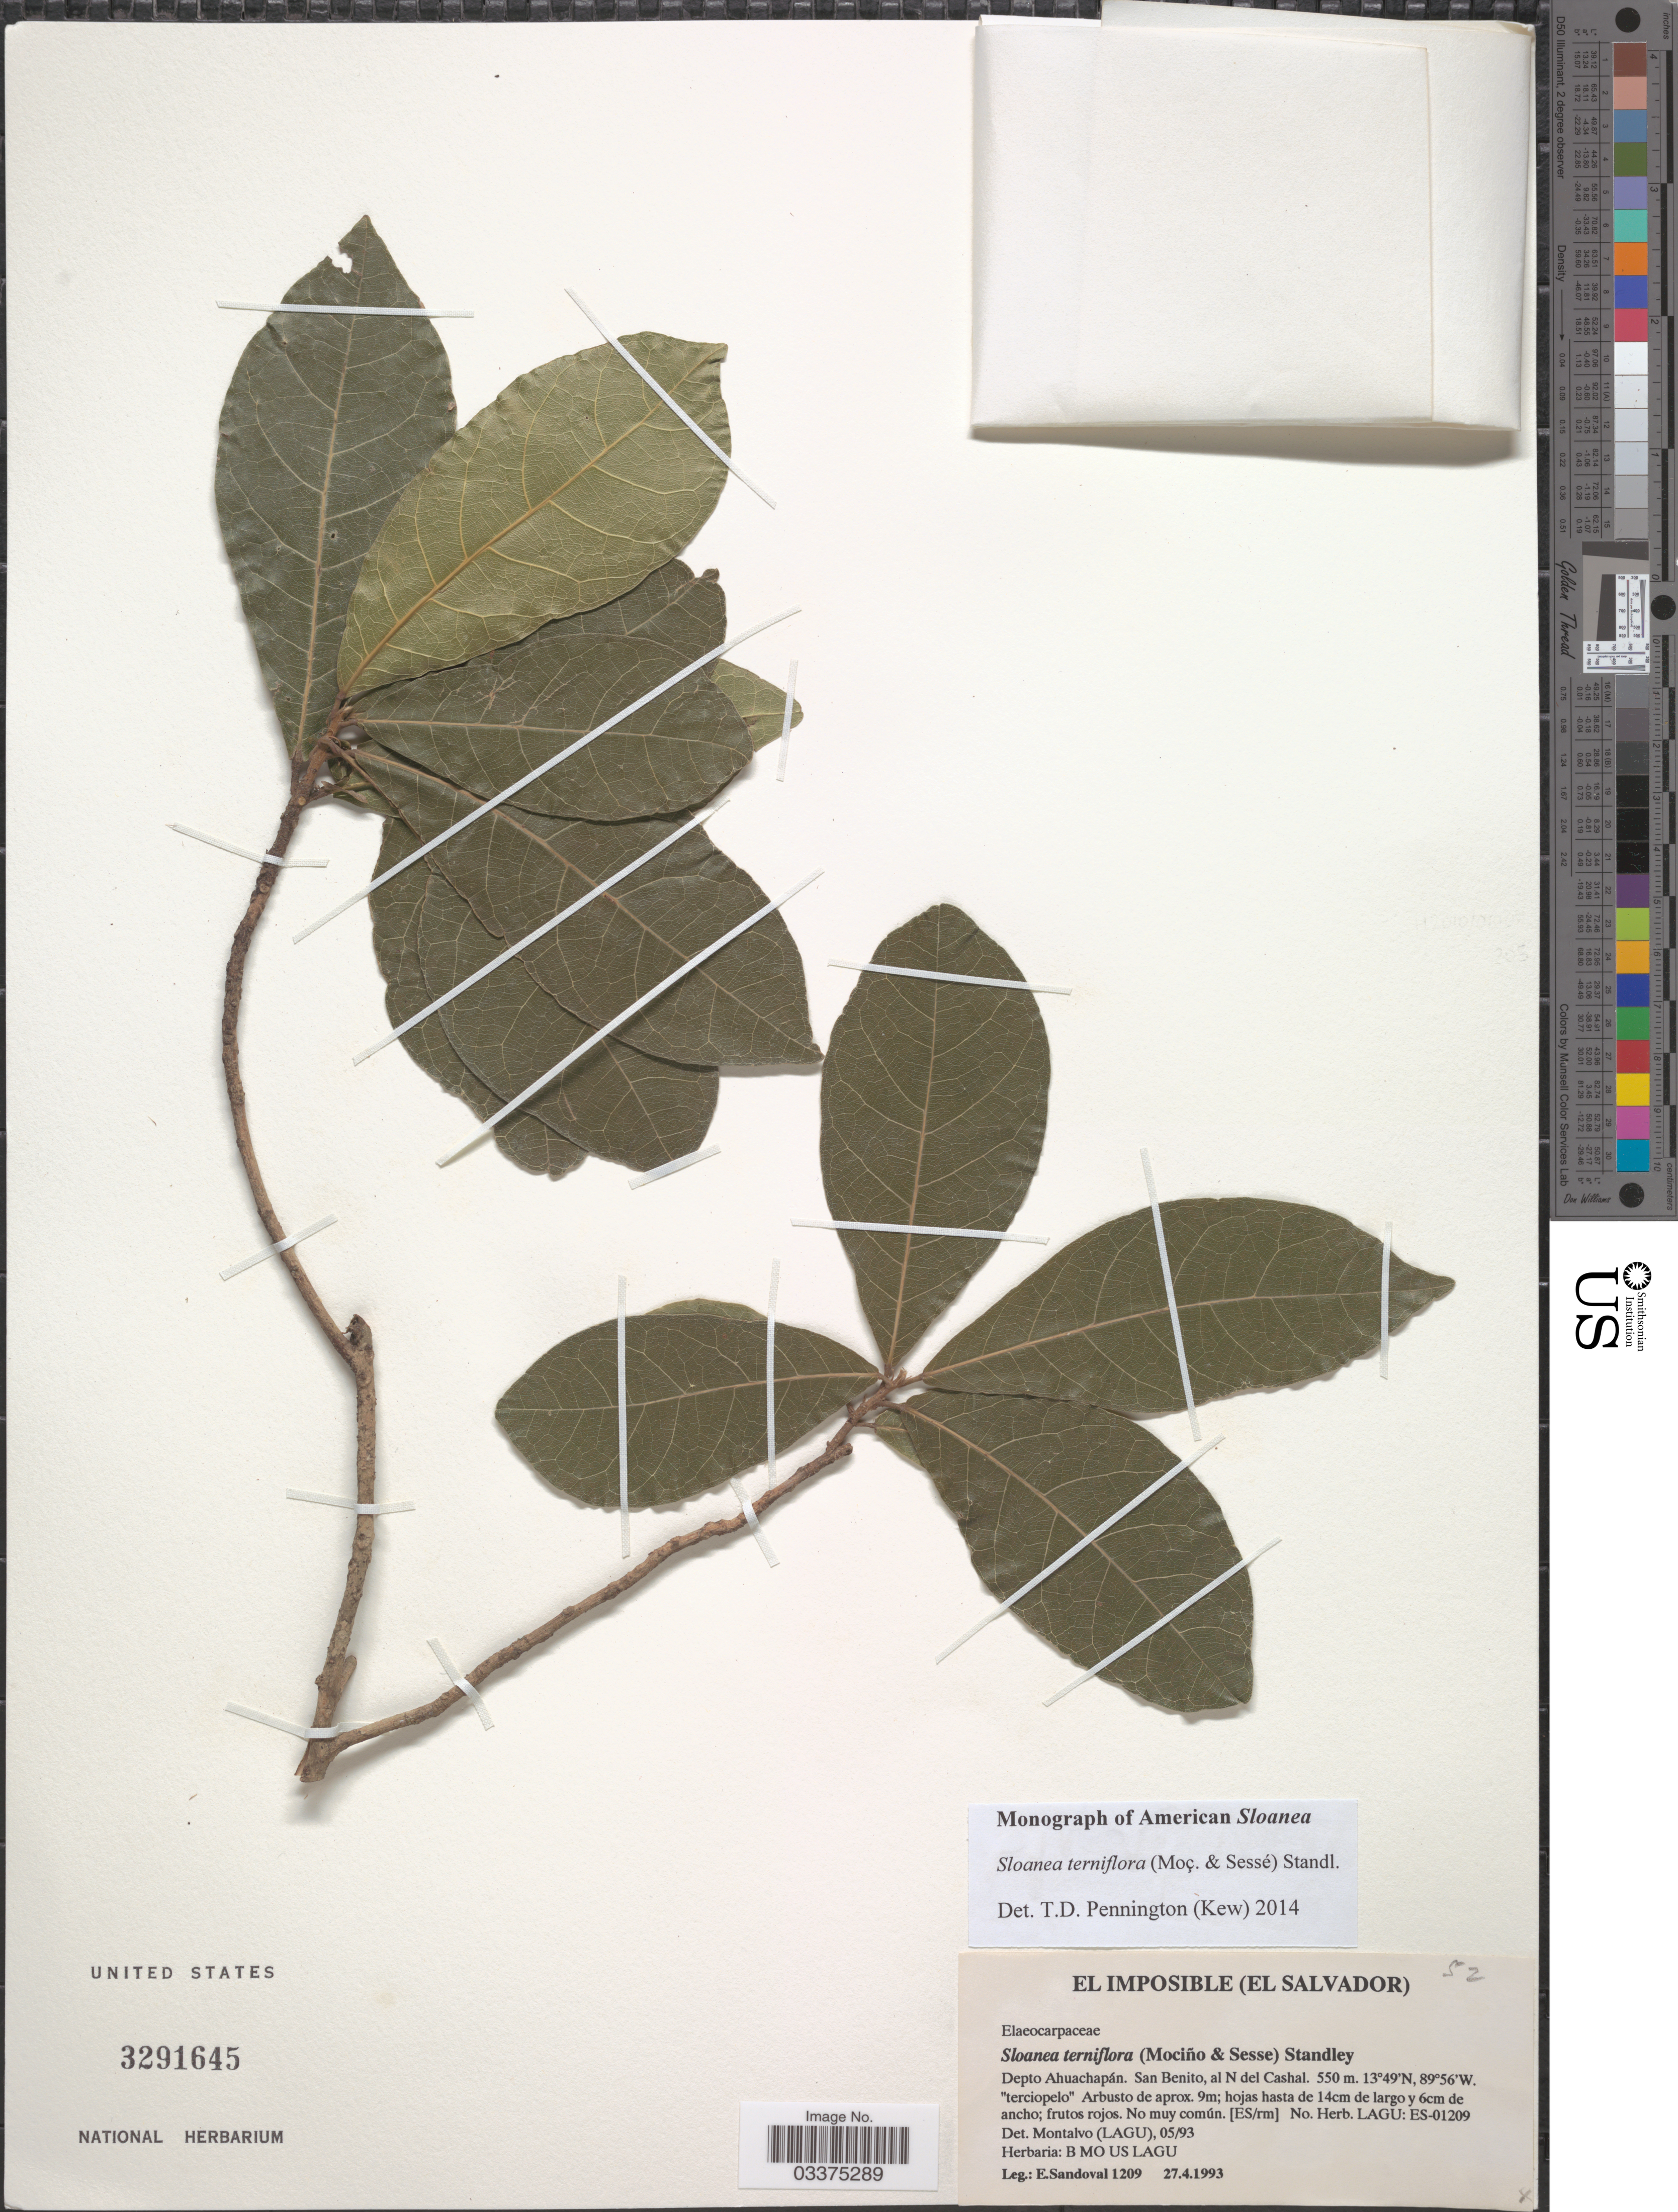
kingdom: Plantae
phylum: Tracheophyta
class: Magnoliopsida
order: Oxalidales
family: Elaeocarpaceae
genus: Sloanea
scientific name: Sloanea terniflora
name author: (Moc. & Sessé ex DC.) Standl.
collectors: E. Sandoval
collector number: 1209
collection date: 1993-04-27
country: El Salvador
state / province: Ahuachapan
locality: El Imposible (El Salvador). Depto. Ahuachapán, San Benito, al N del Cashal.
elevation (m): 550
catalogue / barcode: US 3291645